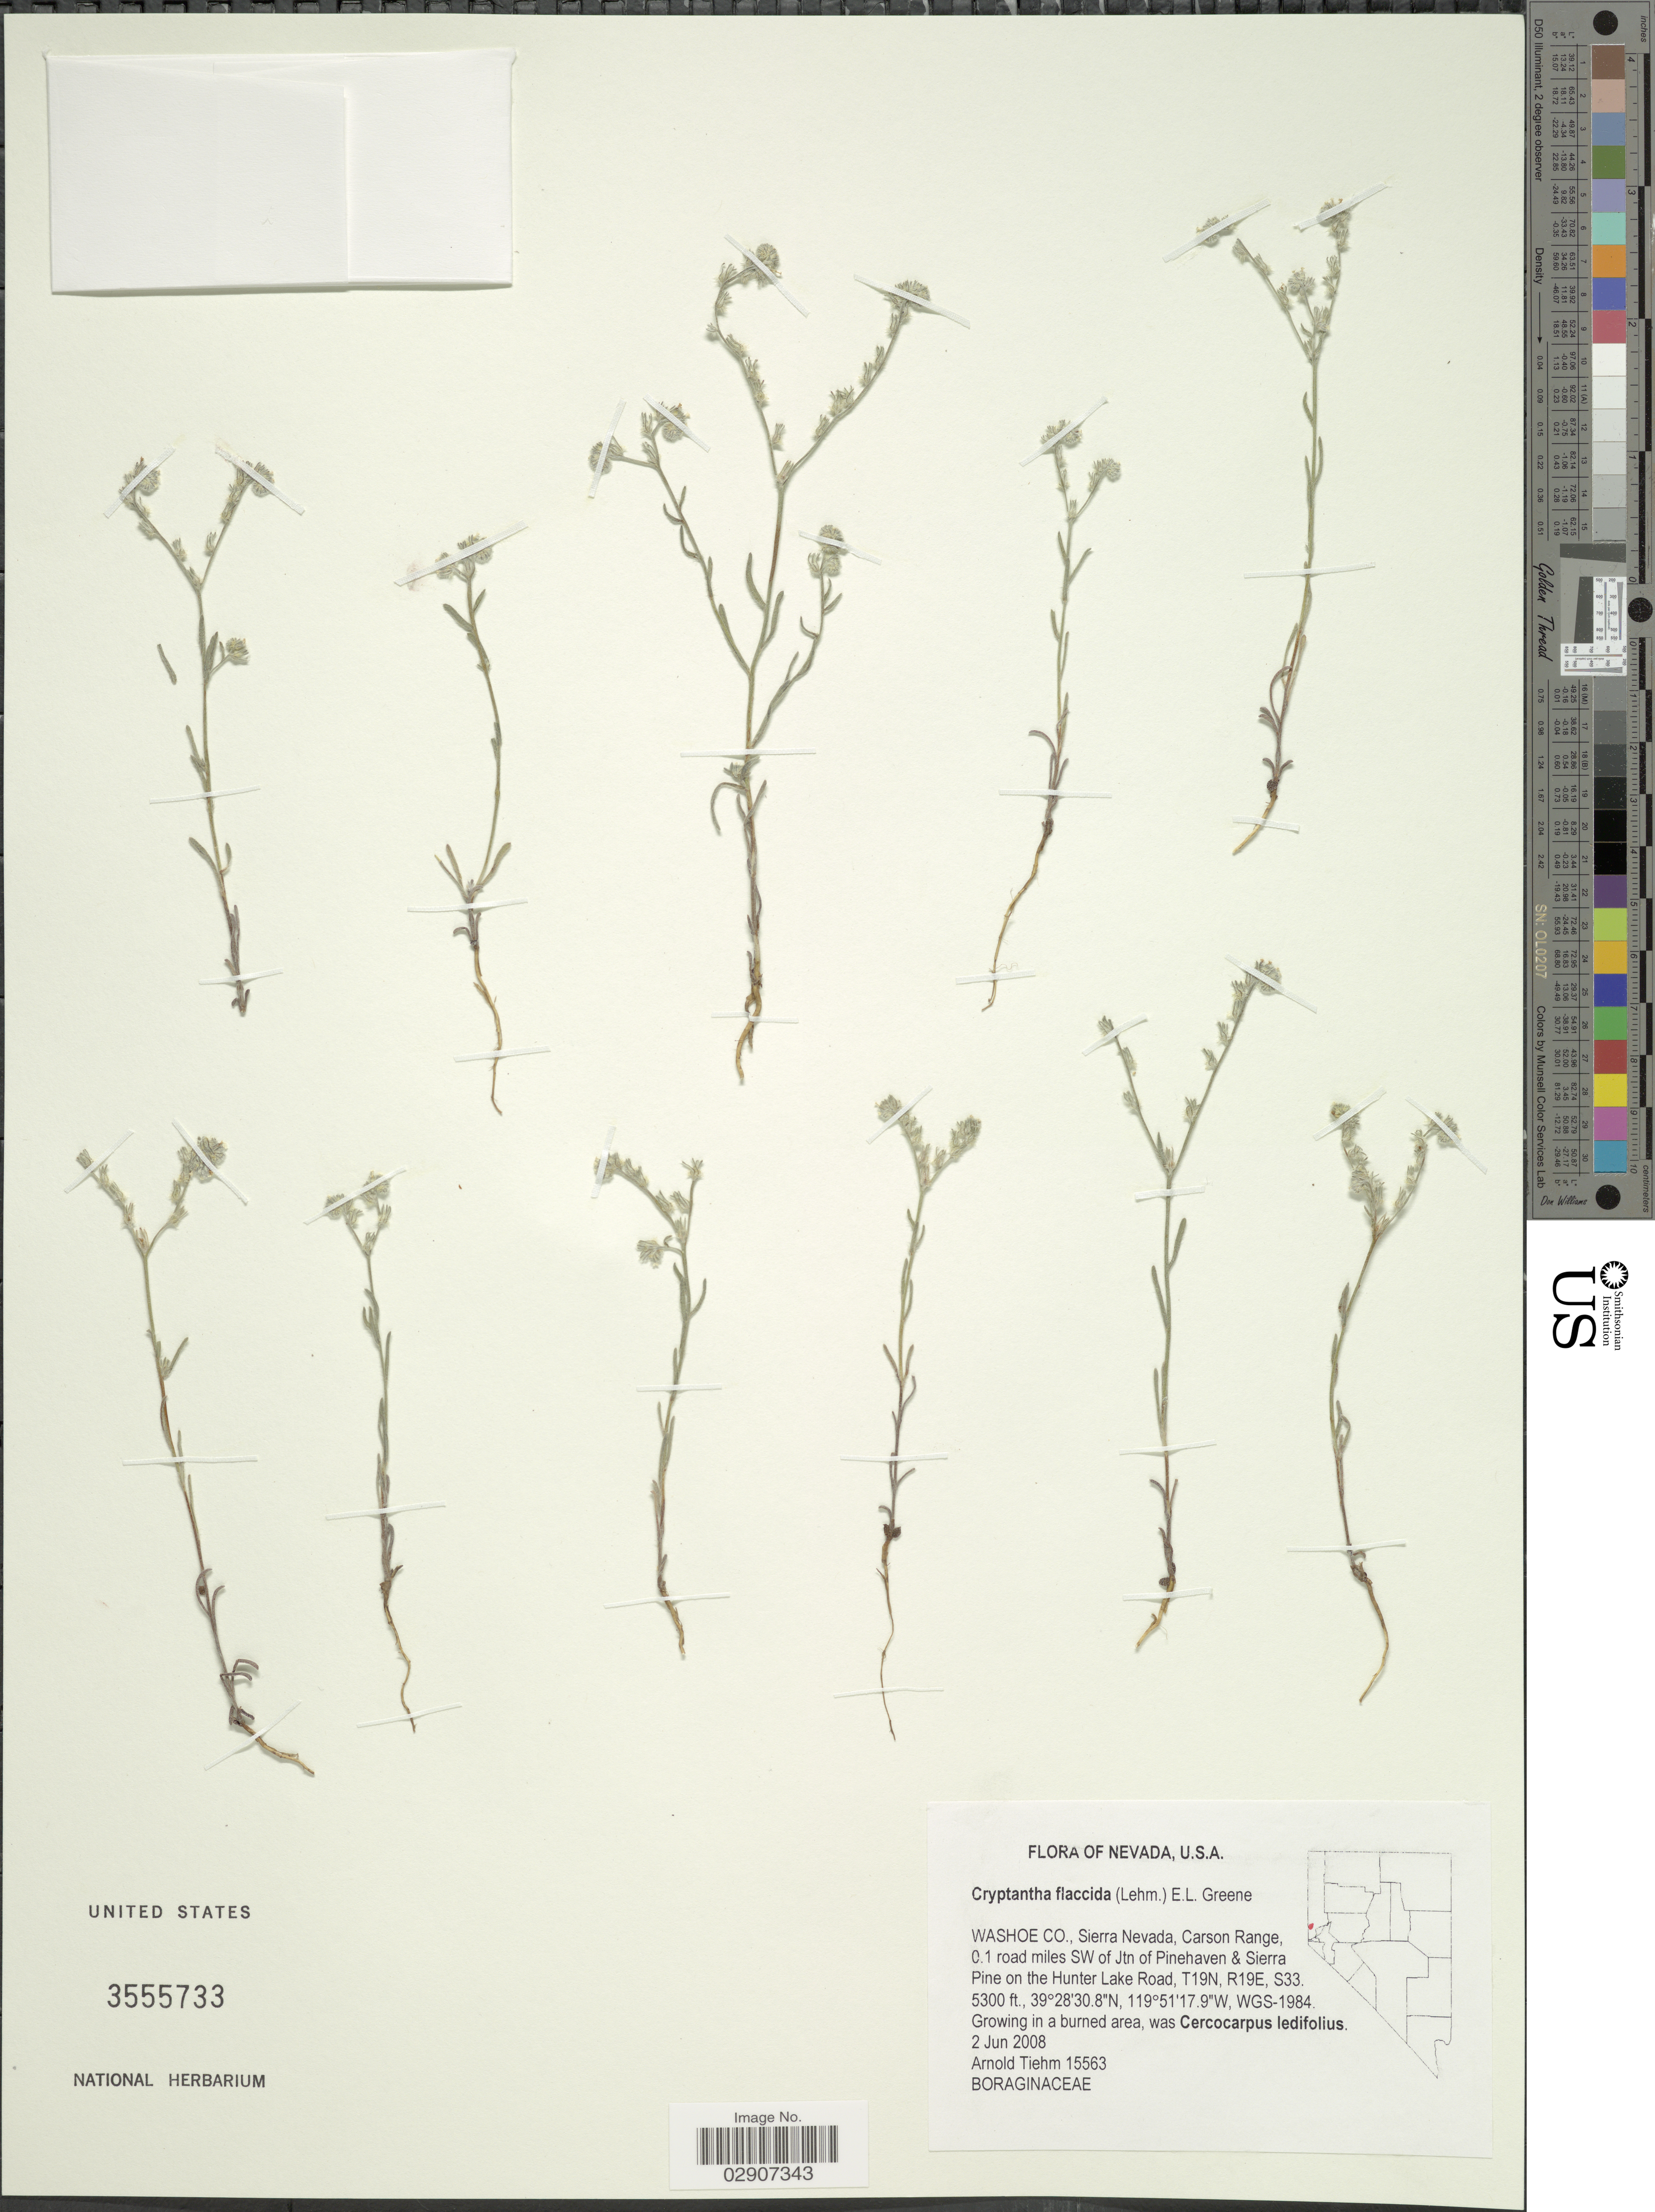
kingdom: Plantae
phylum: Tracheophyta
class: Magnoliopsida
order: Boraginales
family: Boraginaceae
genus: Cryptantha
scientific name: Cryptantha flaccida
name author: (Douglas ex Lehm.) Greene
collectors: A. Tiehm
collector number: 15563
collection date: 2008-06-02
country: United States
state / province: Nevada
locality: Washoe Co., Sierra Nevada, Carson Range, 0.1 road miles SW of Jtn of Pinehaven & Sierra Pine on the Hunter Lake Road, T19N, R19E, S33.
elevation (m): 1615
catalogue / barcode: US 3555733